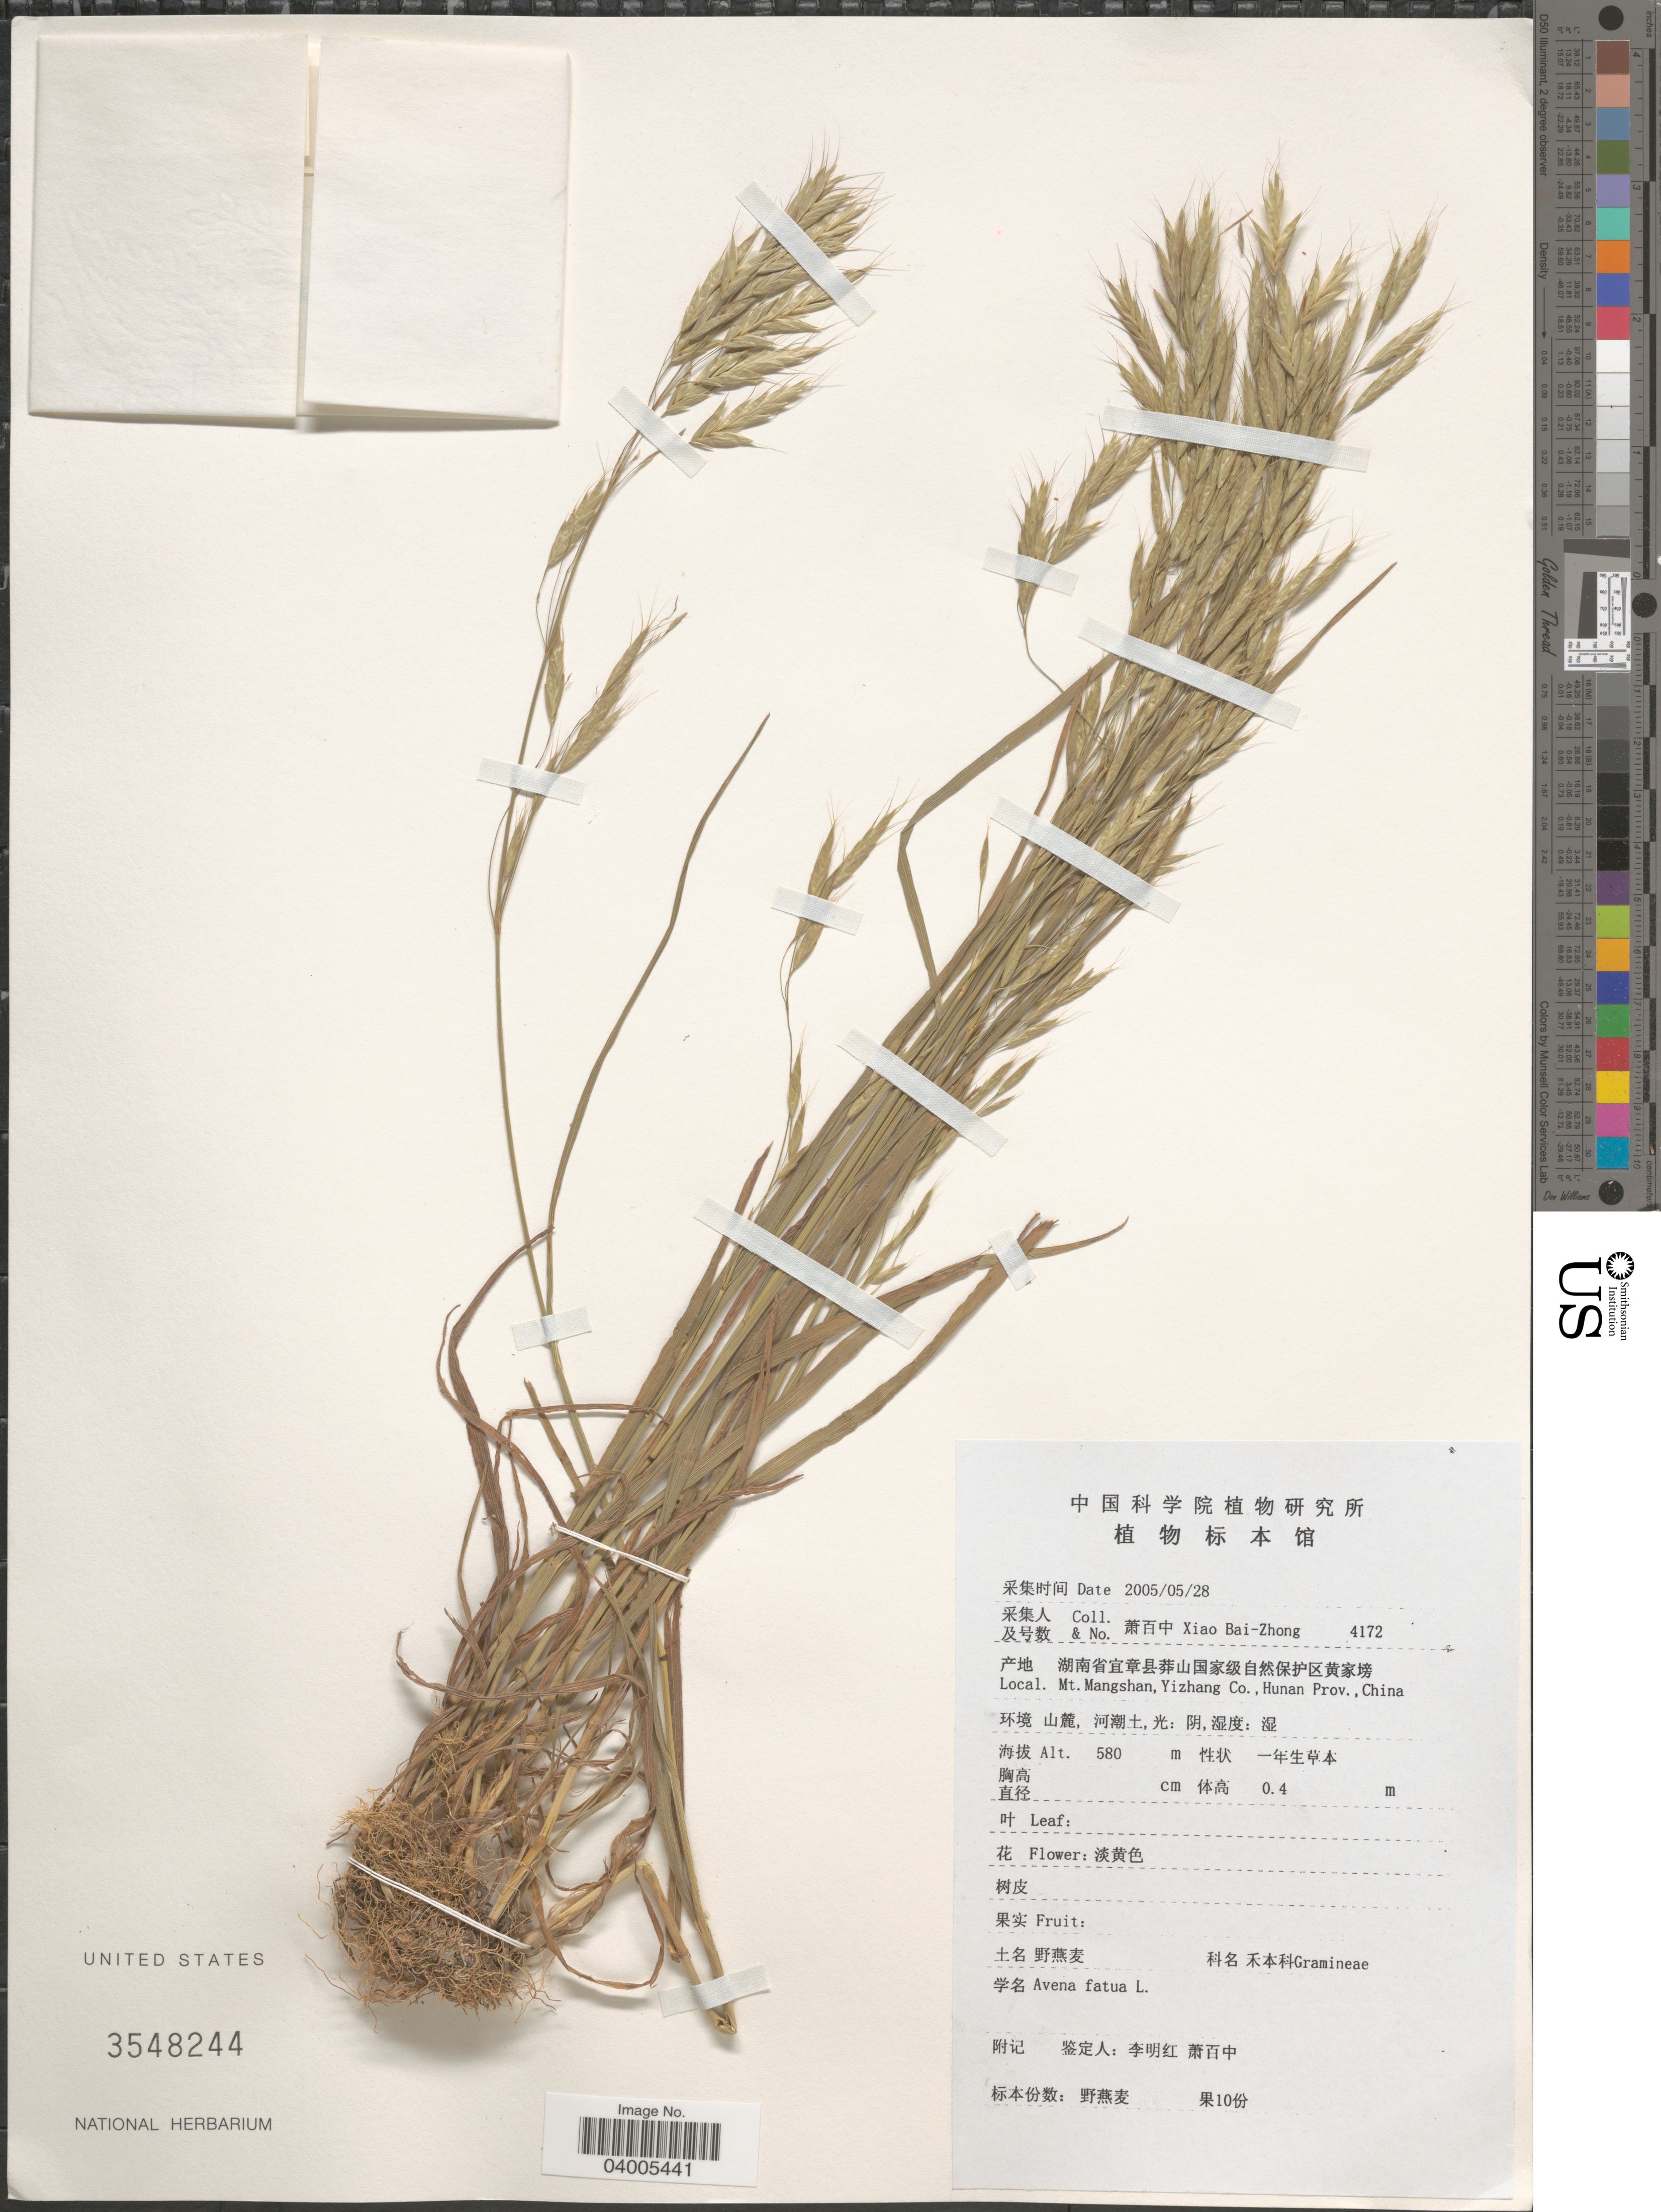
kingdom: Plantae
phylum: Tracheophyta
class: Liliopsida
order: Poales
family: Poaceae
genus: Avena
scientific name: Avena fatua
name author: L.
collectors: B. Z. Xiao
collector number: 4172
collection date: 2005-05-28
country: China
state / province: Hunan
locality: Mt. Mangshan, Yizhang Co.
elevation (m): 580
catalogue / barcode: US 3548244